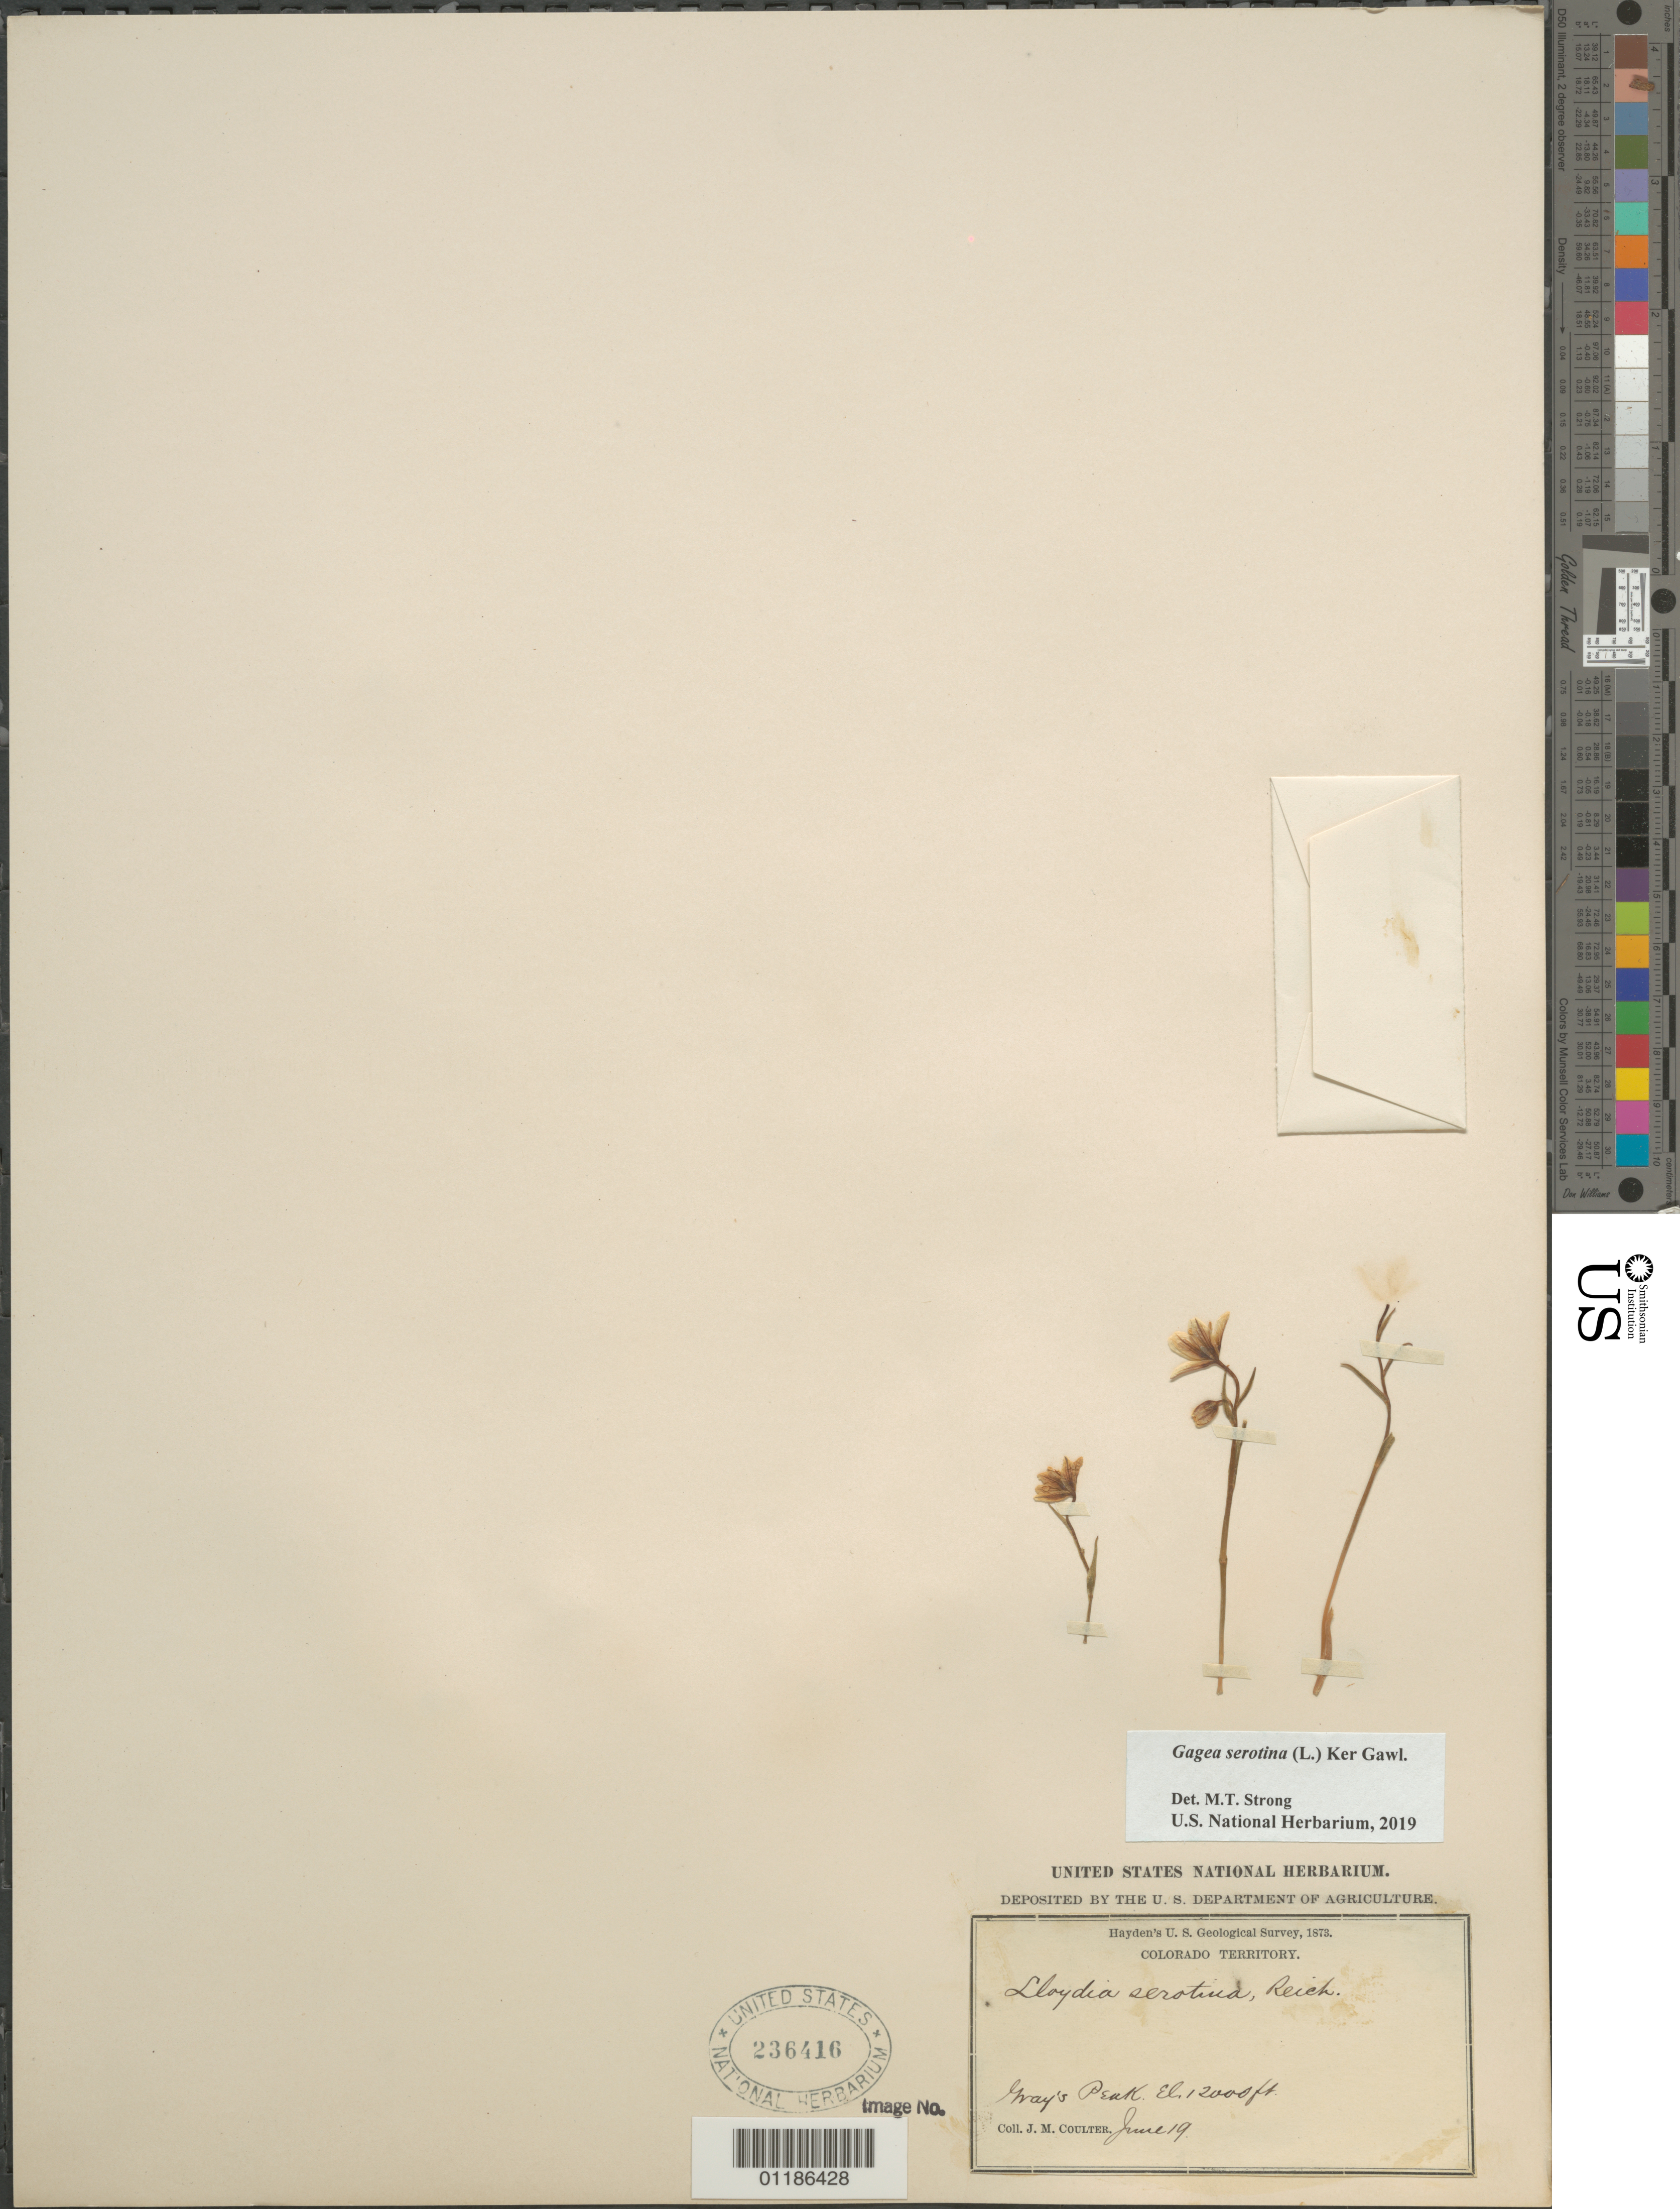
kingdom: Plantae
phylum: Tracheophyta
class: Liliopsida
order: Liliales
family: Liliaceae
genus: Gagea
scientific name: Gagea serotina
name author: (L.) Ker Gawl.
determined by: Strong, Mark T., (BOT), Smithsonian Institution - National Museum of Natural History (UNITED STATES)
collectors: J. M. Coulter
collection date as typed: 19 Jun 1873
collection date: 1873-06-19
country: United States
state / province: Colorado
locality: Gray's Peak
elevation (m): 3658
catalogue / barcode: US 236416